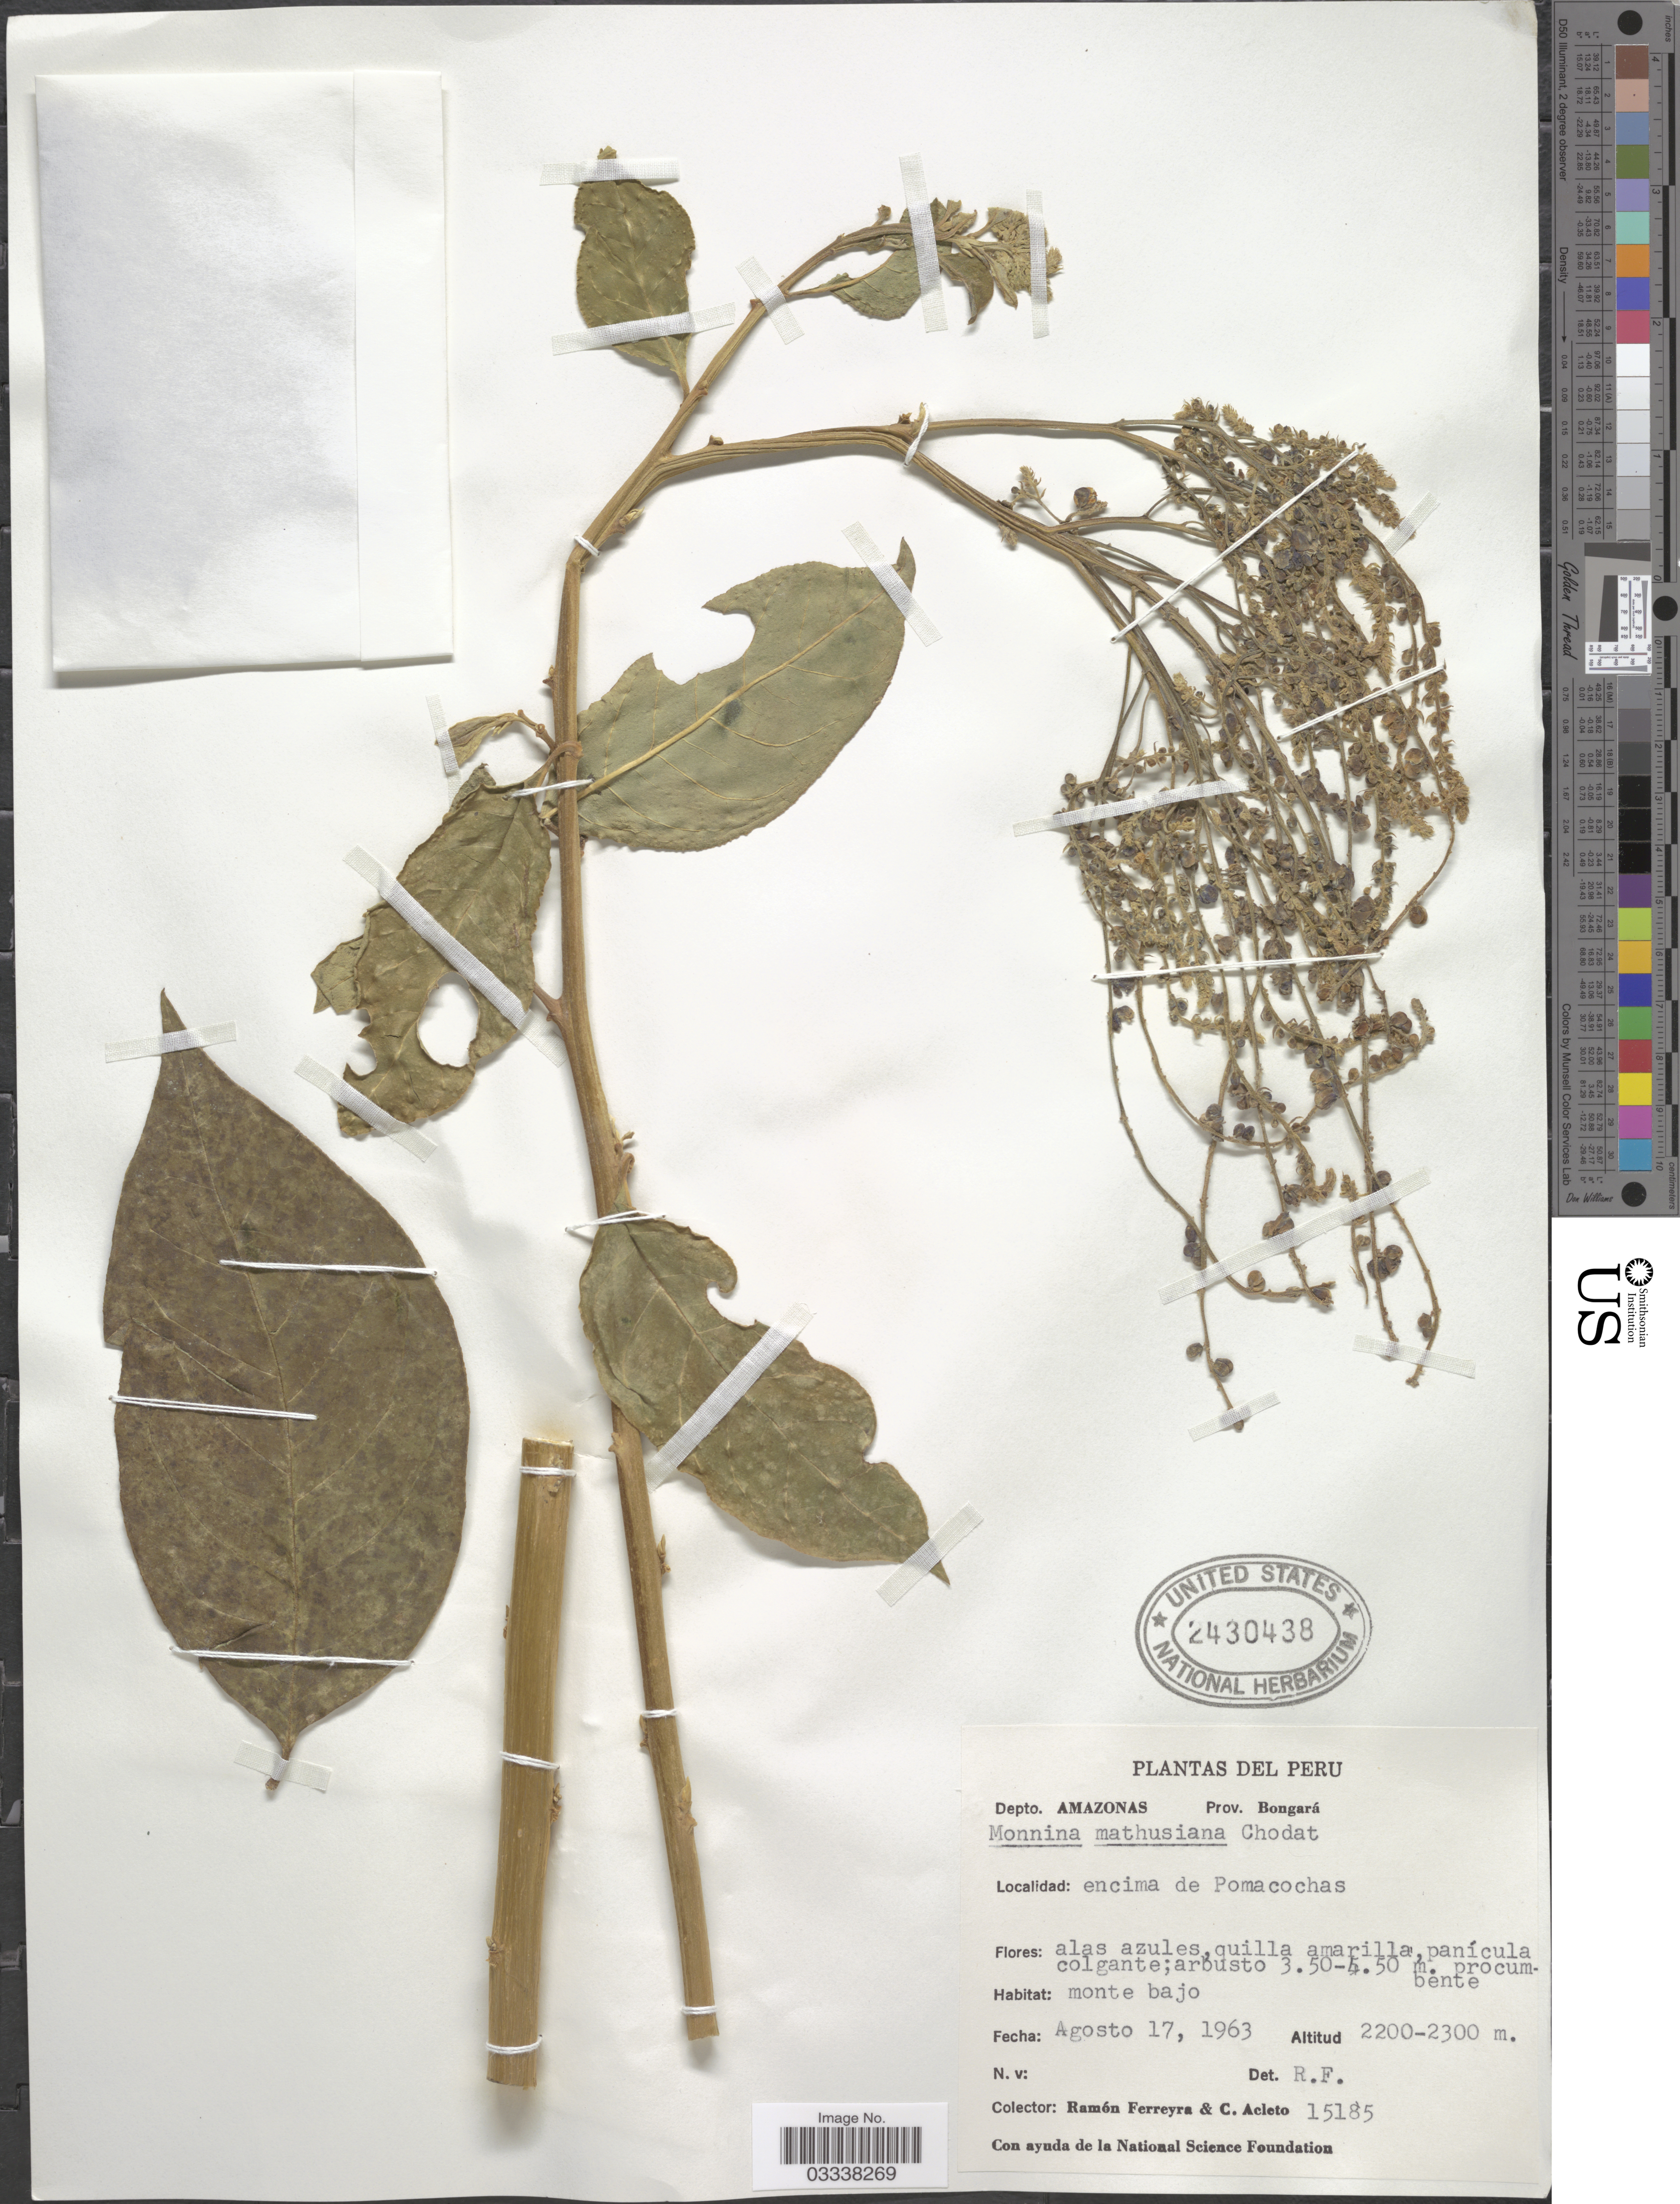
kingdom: Plantae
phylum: Tracheophyta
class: Magnoliopsida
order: Fabales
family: Polygalaceae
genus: Monnina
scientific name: Monnina mathusiana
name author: Chodat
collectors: R. A. Ferreyra & C. Acleto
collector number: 15185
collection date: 1963-08-17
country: Peru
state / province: Amazonas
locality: Depto. Amazonas, Prov. Bongará. Encima de Pomacochas.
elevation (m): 2200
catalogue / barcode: US 2430438